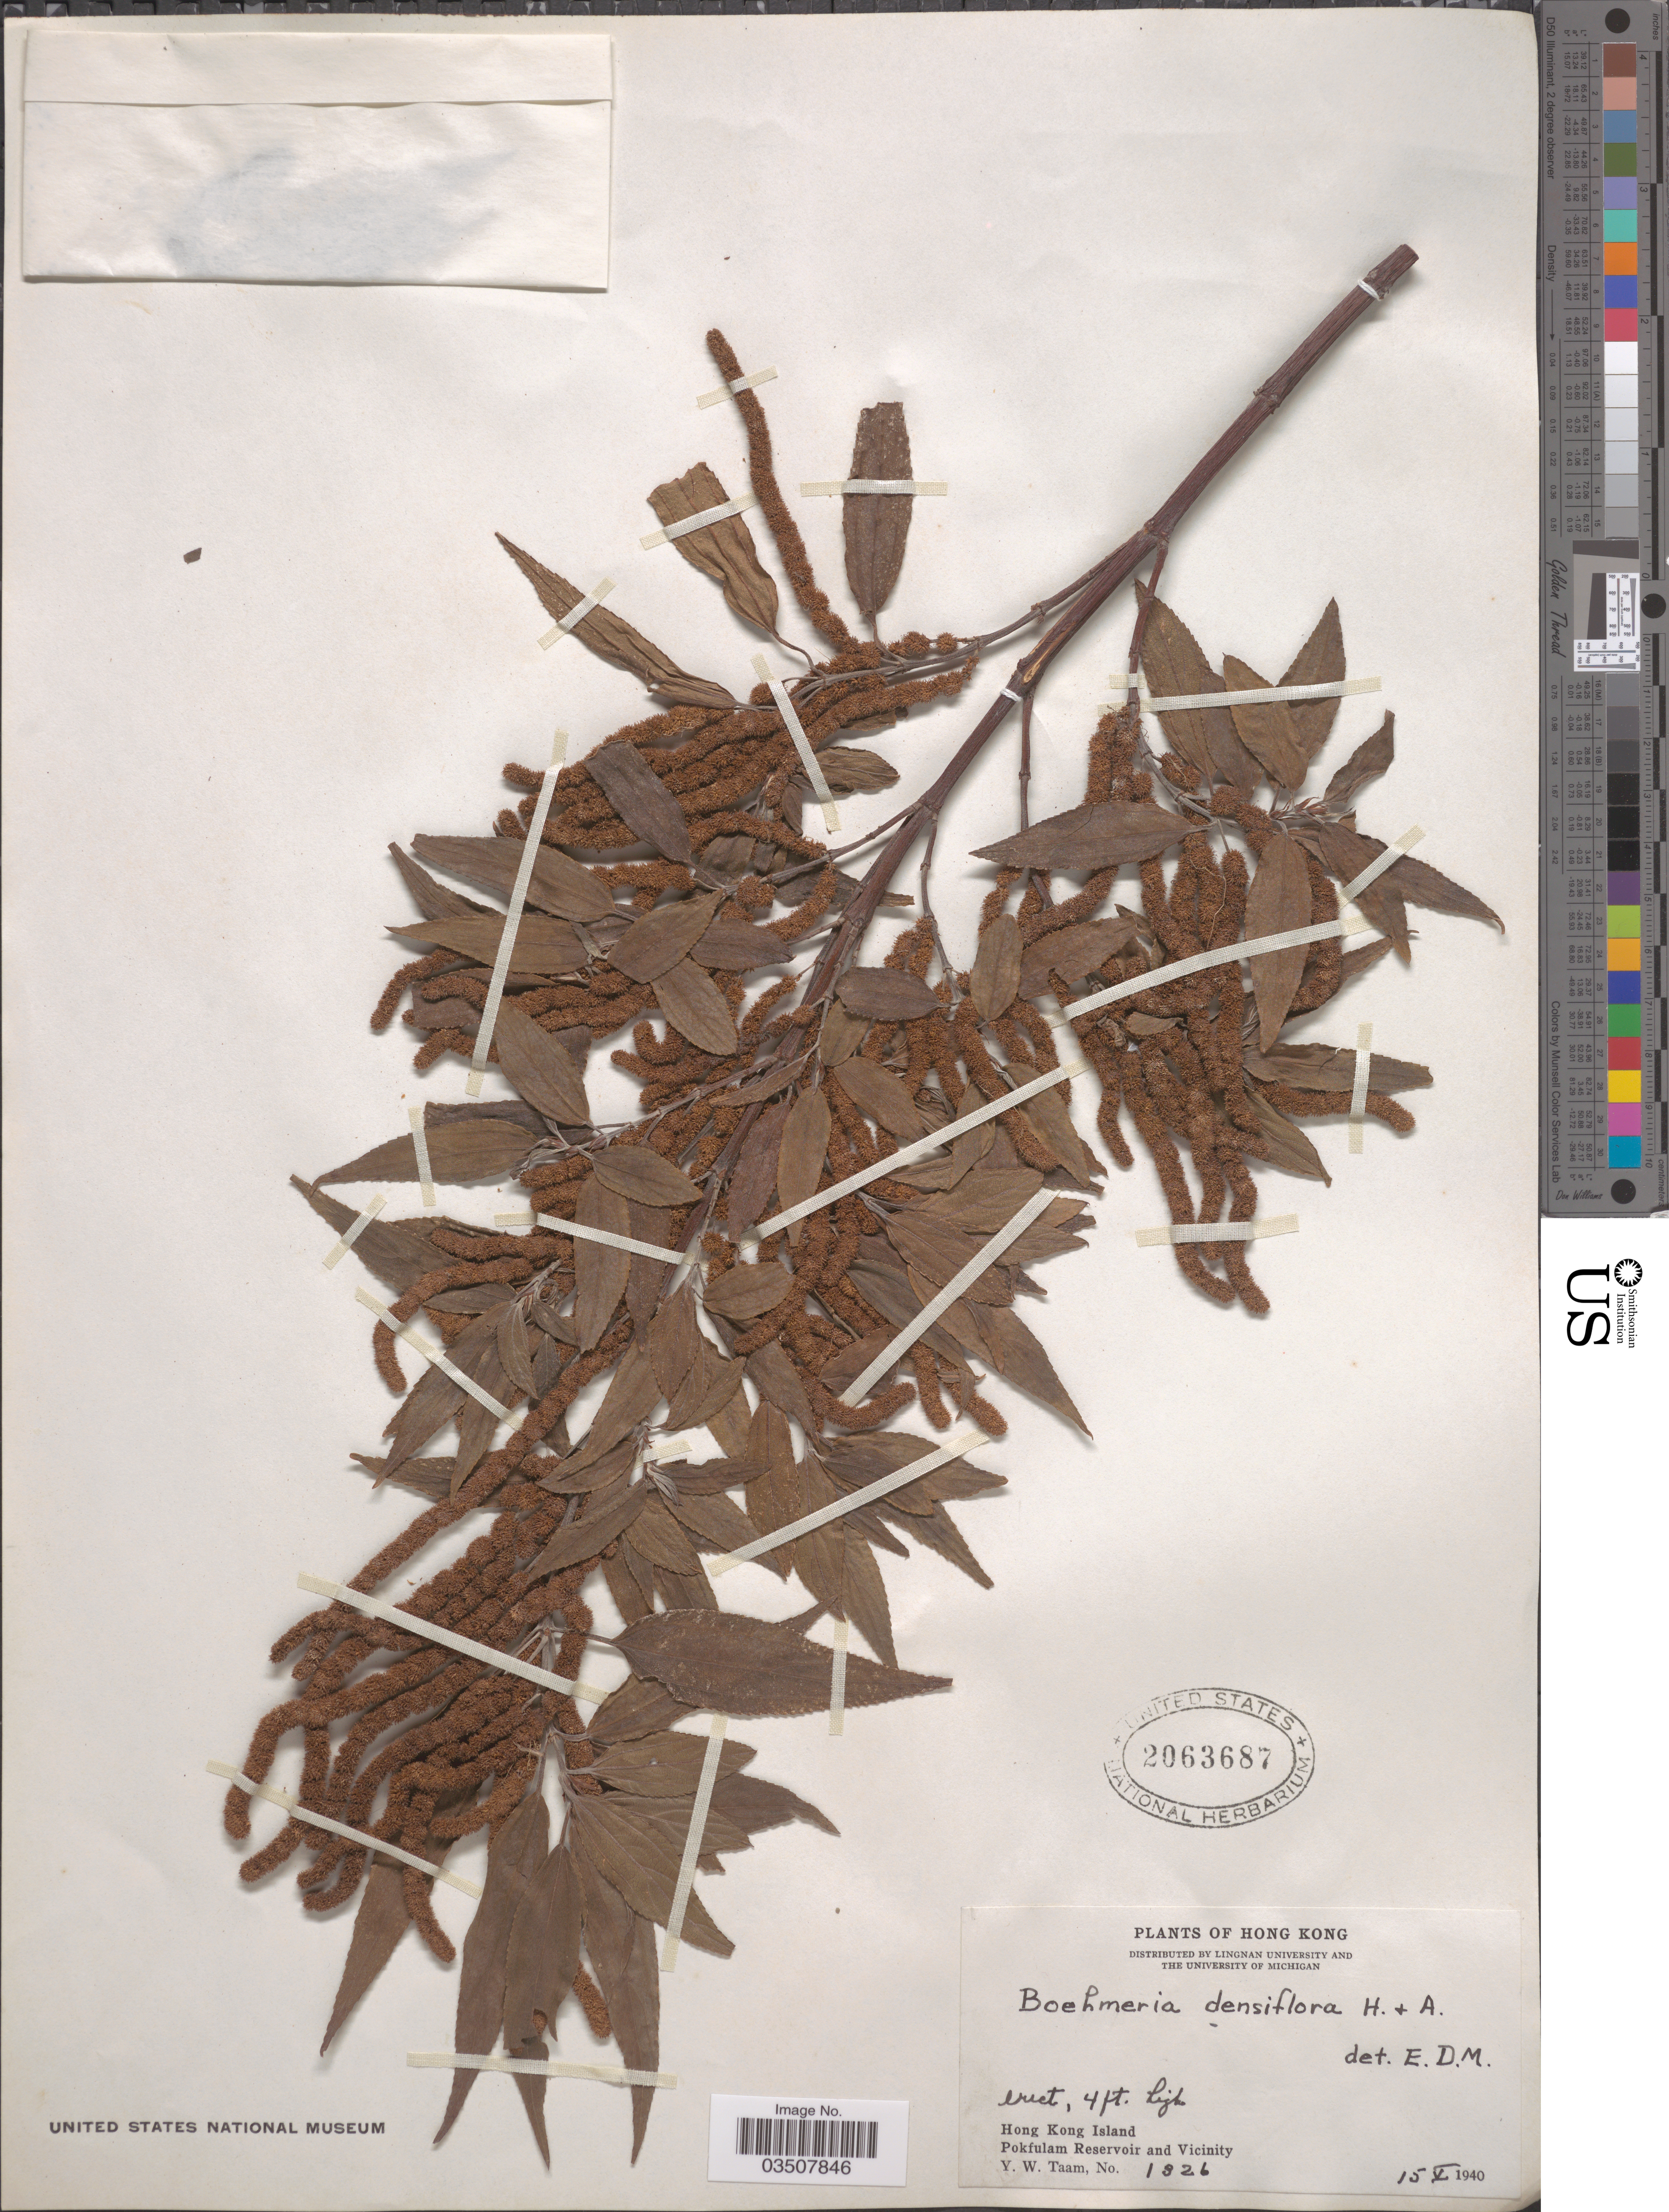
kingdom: Plantae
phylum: Tracheophyta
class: Magnoliopsida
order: Rosales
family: Urticaceae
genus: Boehmeria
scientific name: Boehmeria densiflora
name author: Hook. & Arn.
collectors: Y. W. Taam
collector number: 1326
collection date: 1940-10-15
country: China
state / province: Hong Kong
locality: Hong Kong Island. Pokfulam Reservoir and Vicinity.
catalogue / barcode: US 2063687